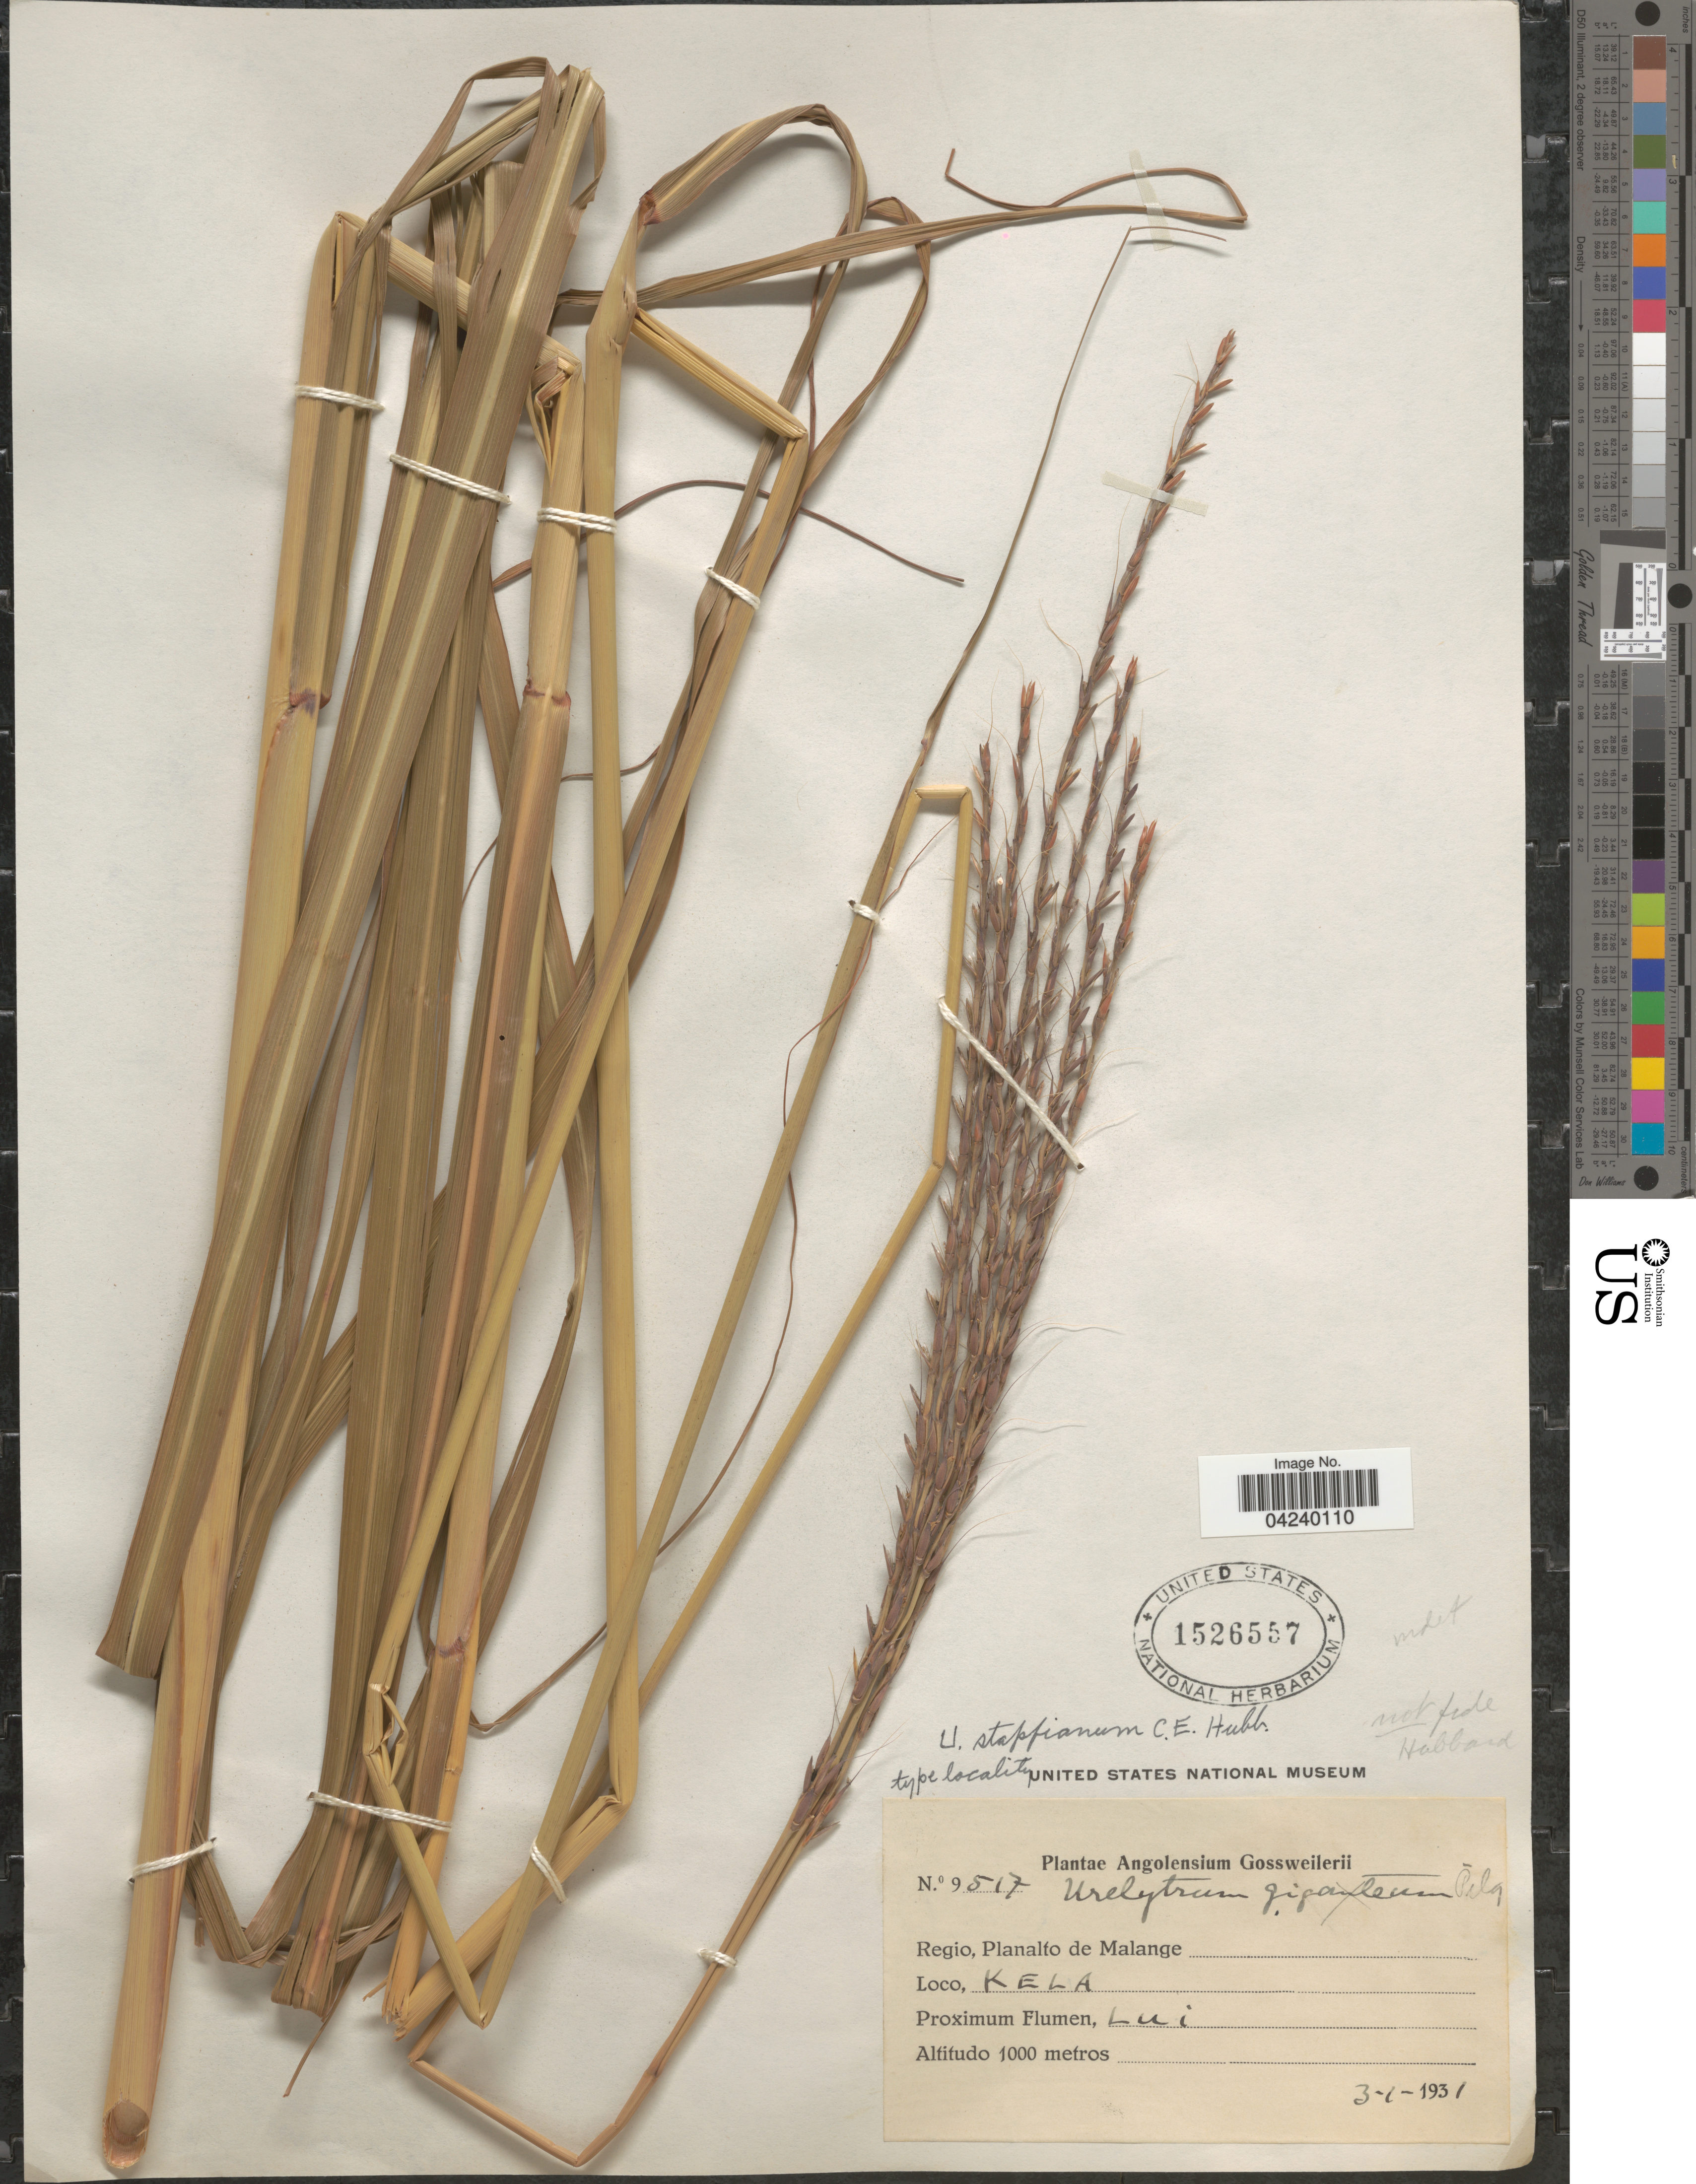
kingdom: Plantae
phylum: Tracheophyta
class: Liliopsida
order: Poales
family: Poaceae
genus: Urelytrum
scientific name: Urelytrum digitatum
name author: K. Schum.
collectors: -. Gossweiler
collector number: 9517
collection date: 1931-01-03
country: Angola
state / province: Malange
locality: Regio, Planalto de Malange. Kela. Proximum Flumen, Lui.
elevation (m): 1000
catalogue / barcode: US 1526557